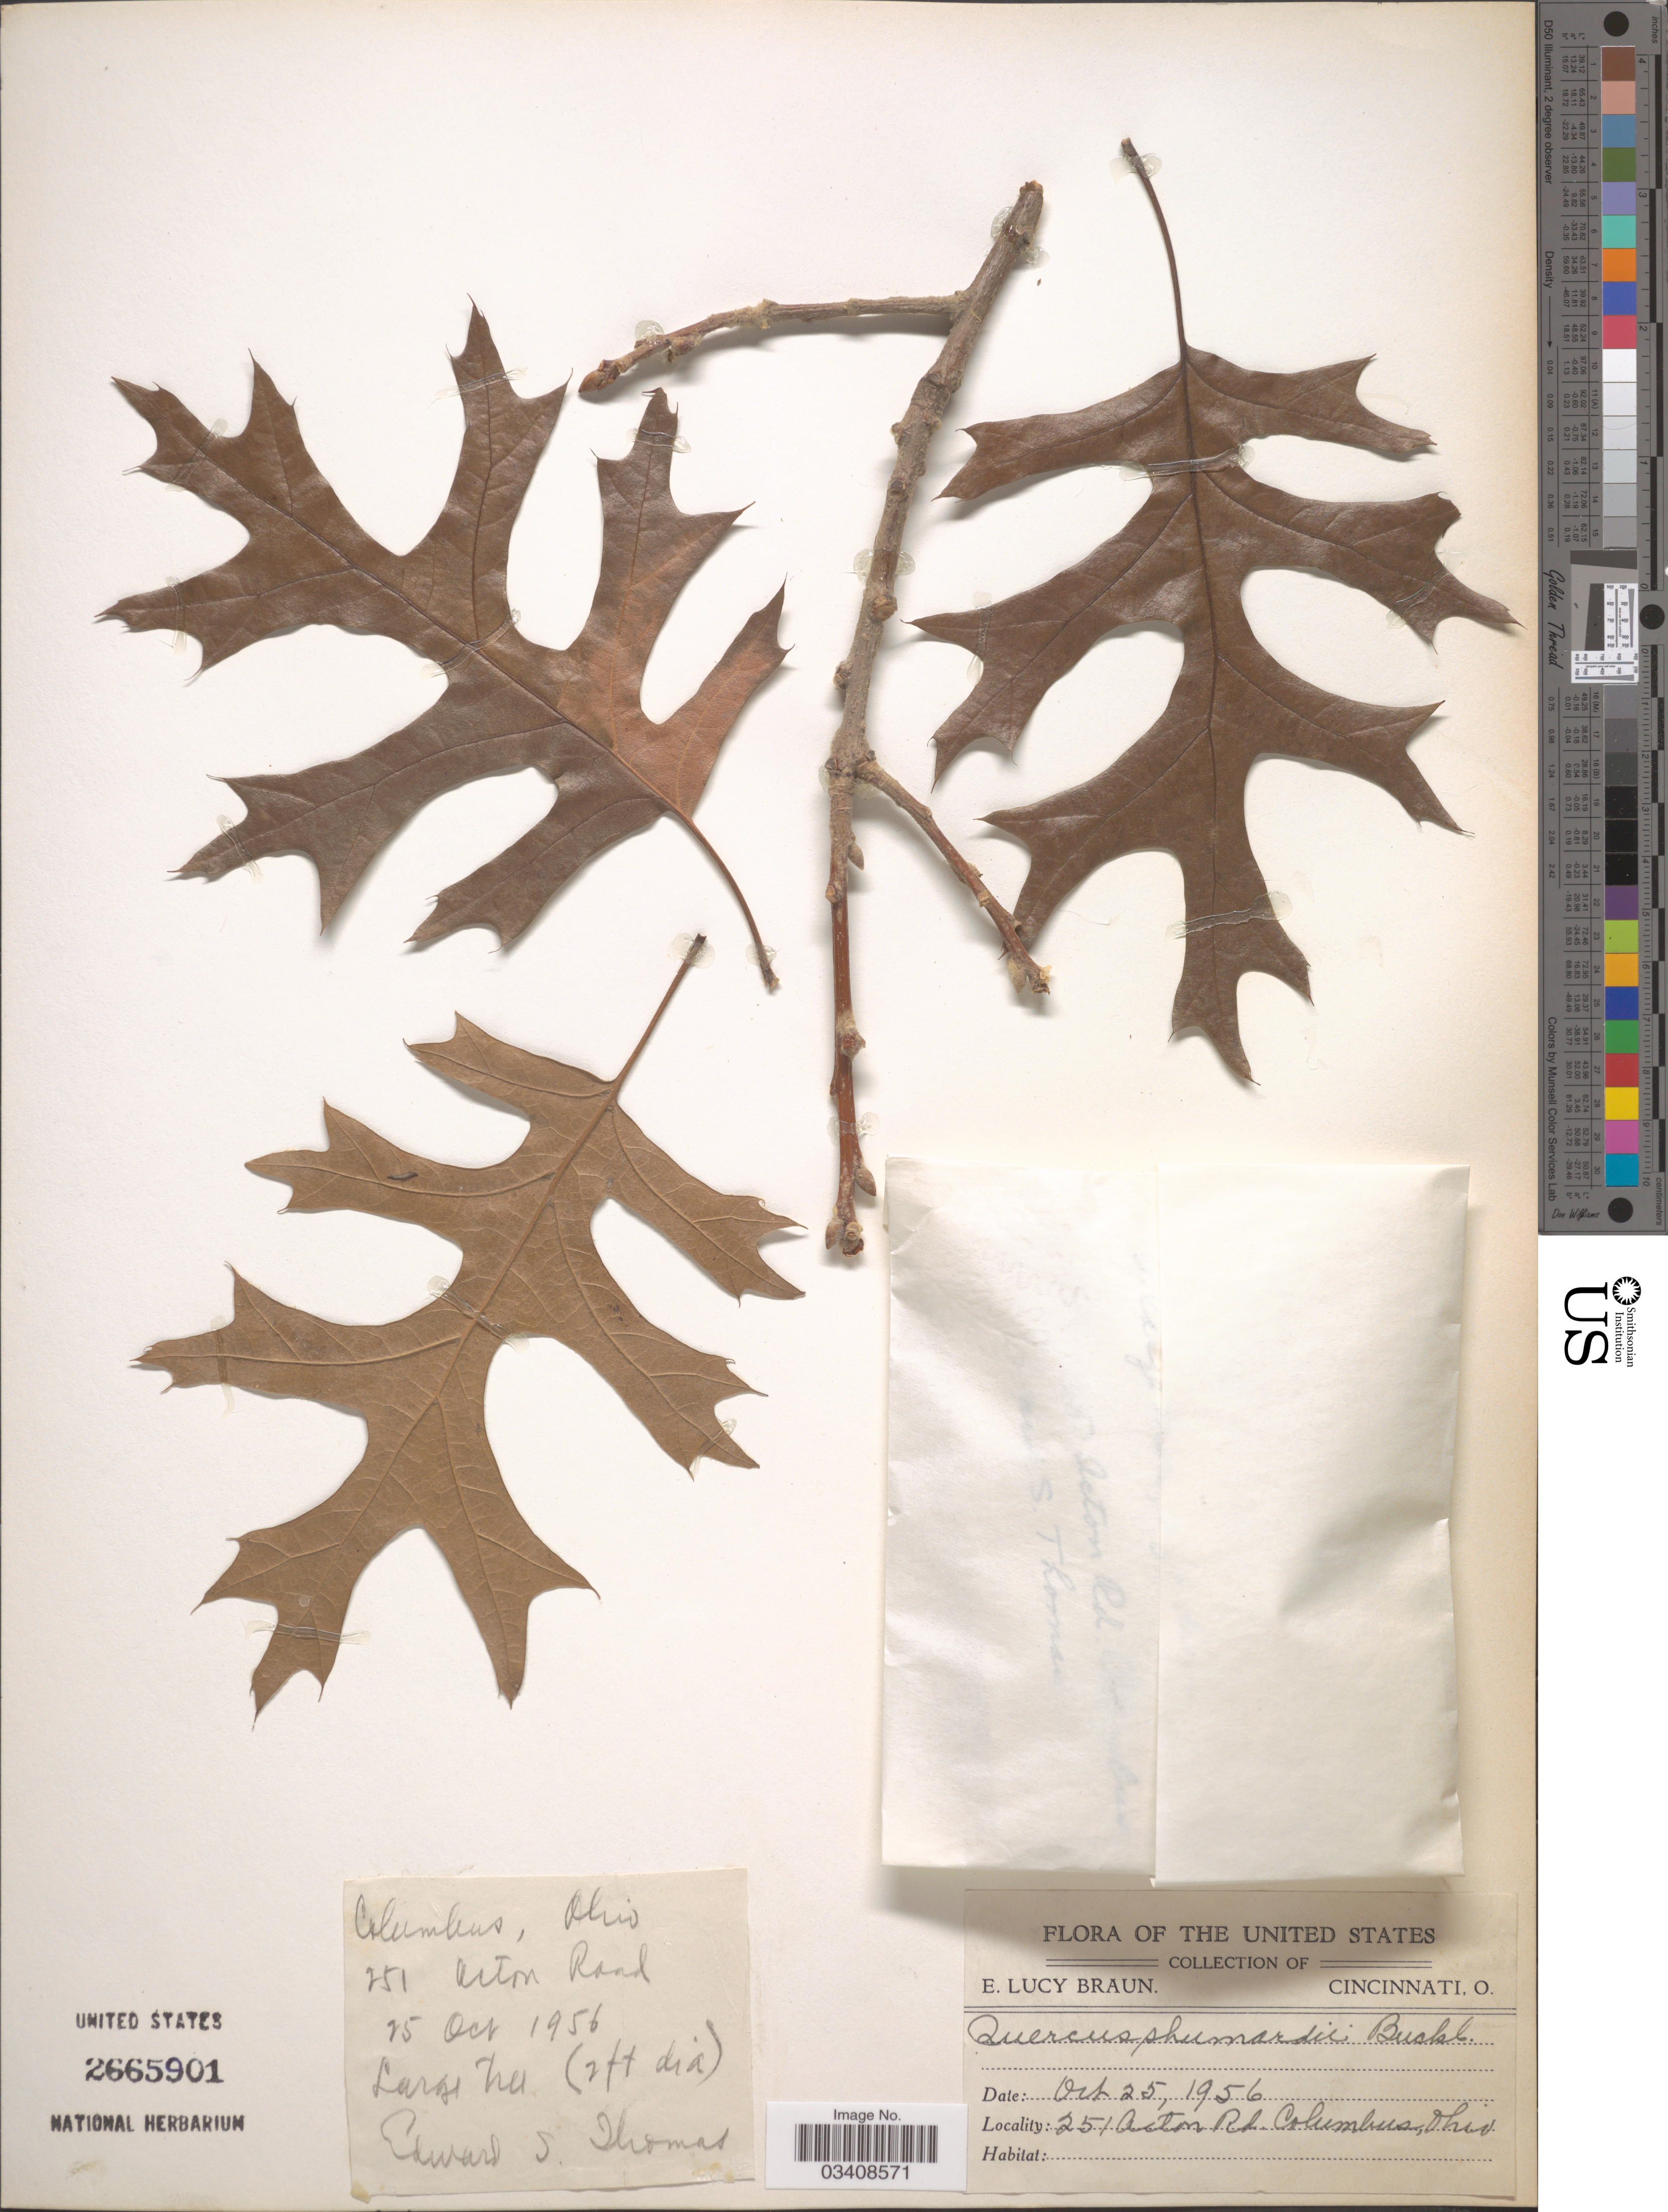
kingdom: Plantae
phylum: Tracheophyta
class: Magnoliopsida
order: Fagales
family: Fagaceae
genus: Quercus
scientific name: Quercus shumardii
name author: Buckley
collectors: E. Thomas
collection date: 1956-10-25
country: United States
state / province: Ohio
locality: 251 Acton Road Columbus.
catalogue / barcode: US 2665901